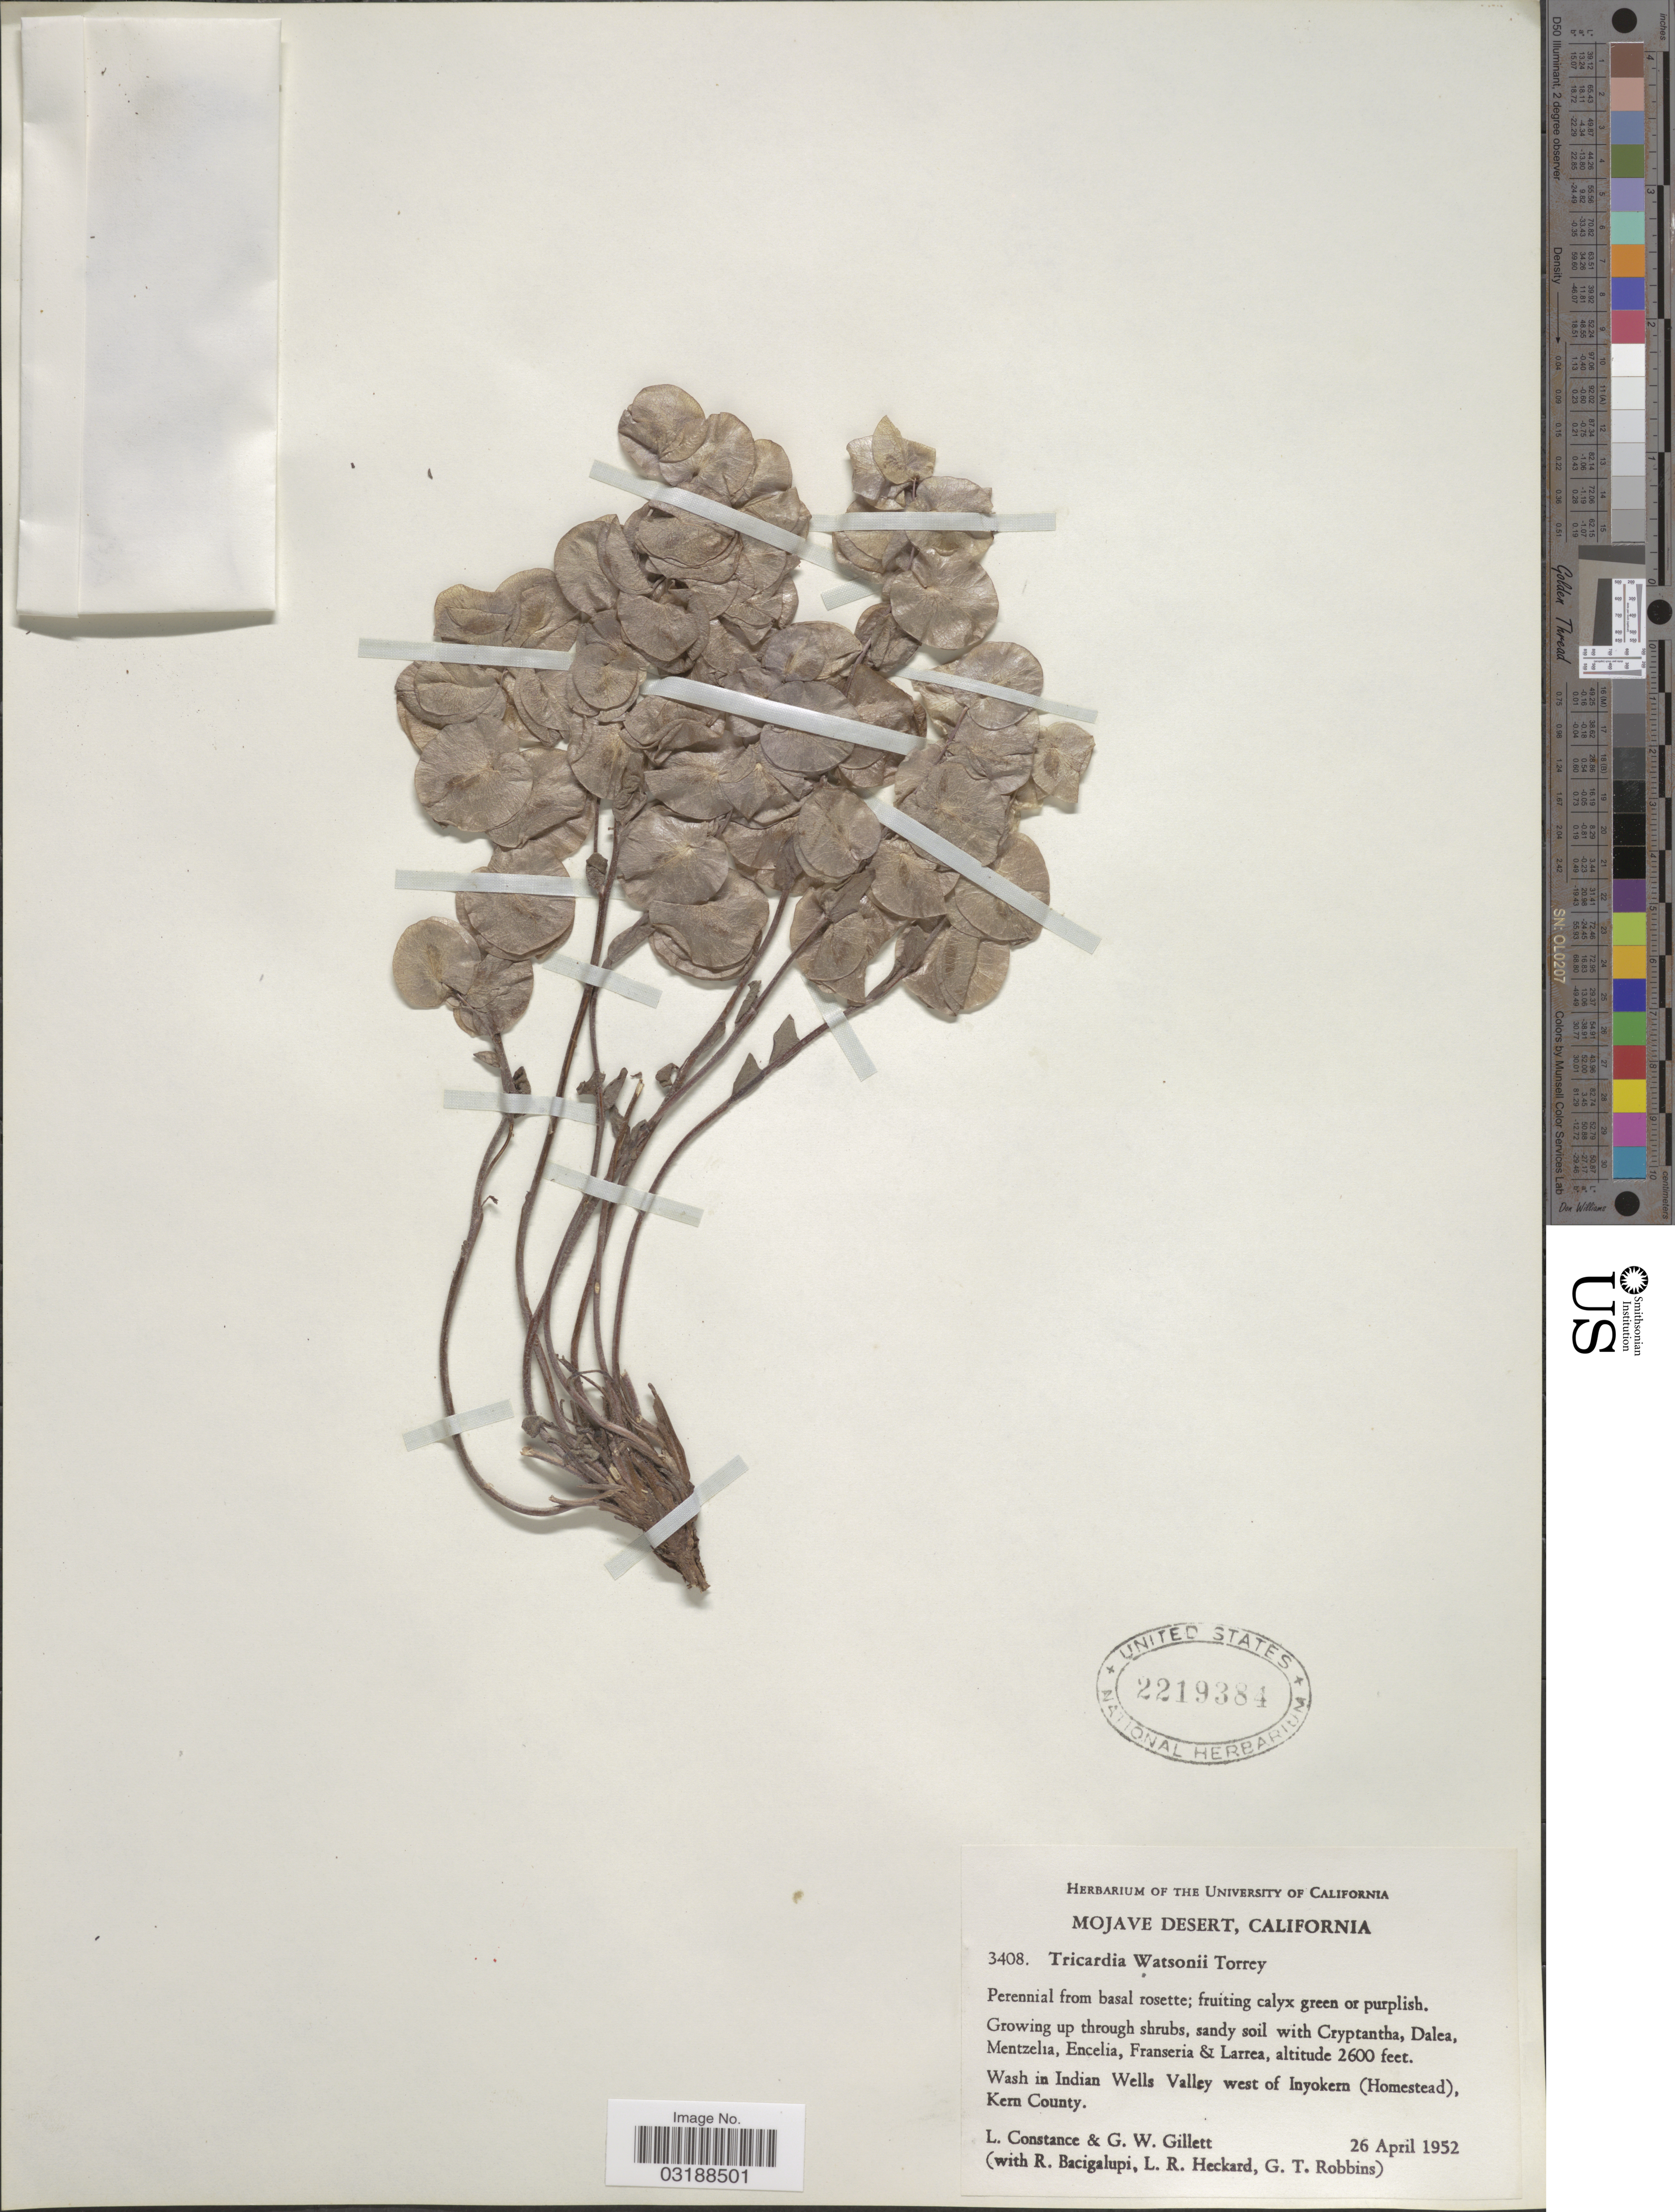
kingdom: Plantae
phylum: Tracheophyta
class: Magnoliopsida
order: Boraginales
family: Hydrophyllaceae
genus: Tricardia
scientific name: Tricardia watsonii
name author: Torr. ex S. Watson in C. King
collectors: L. Constance, G. Gillett, R. Bacigalupi, L. R. Heckard & G. T. Robbins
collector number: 3408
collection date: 1952-04-26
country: United States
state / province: California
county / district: Kern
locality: Mojave Desert, Wash in Indian Wells Valley west of Inyokern (Homestead) Kern County.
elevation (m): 792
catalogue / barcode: US 2219384